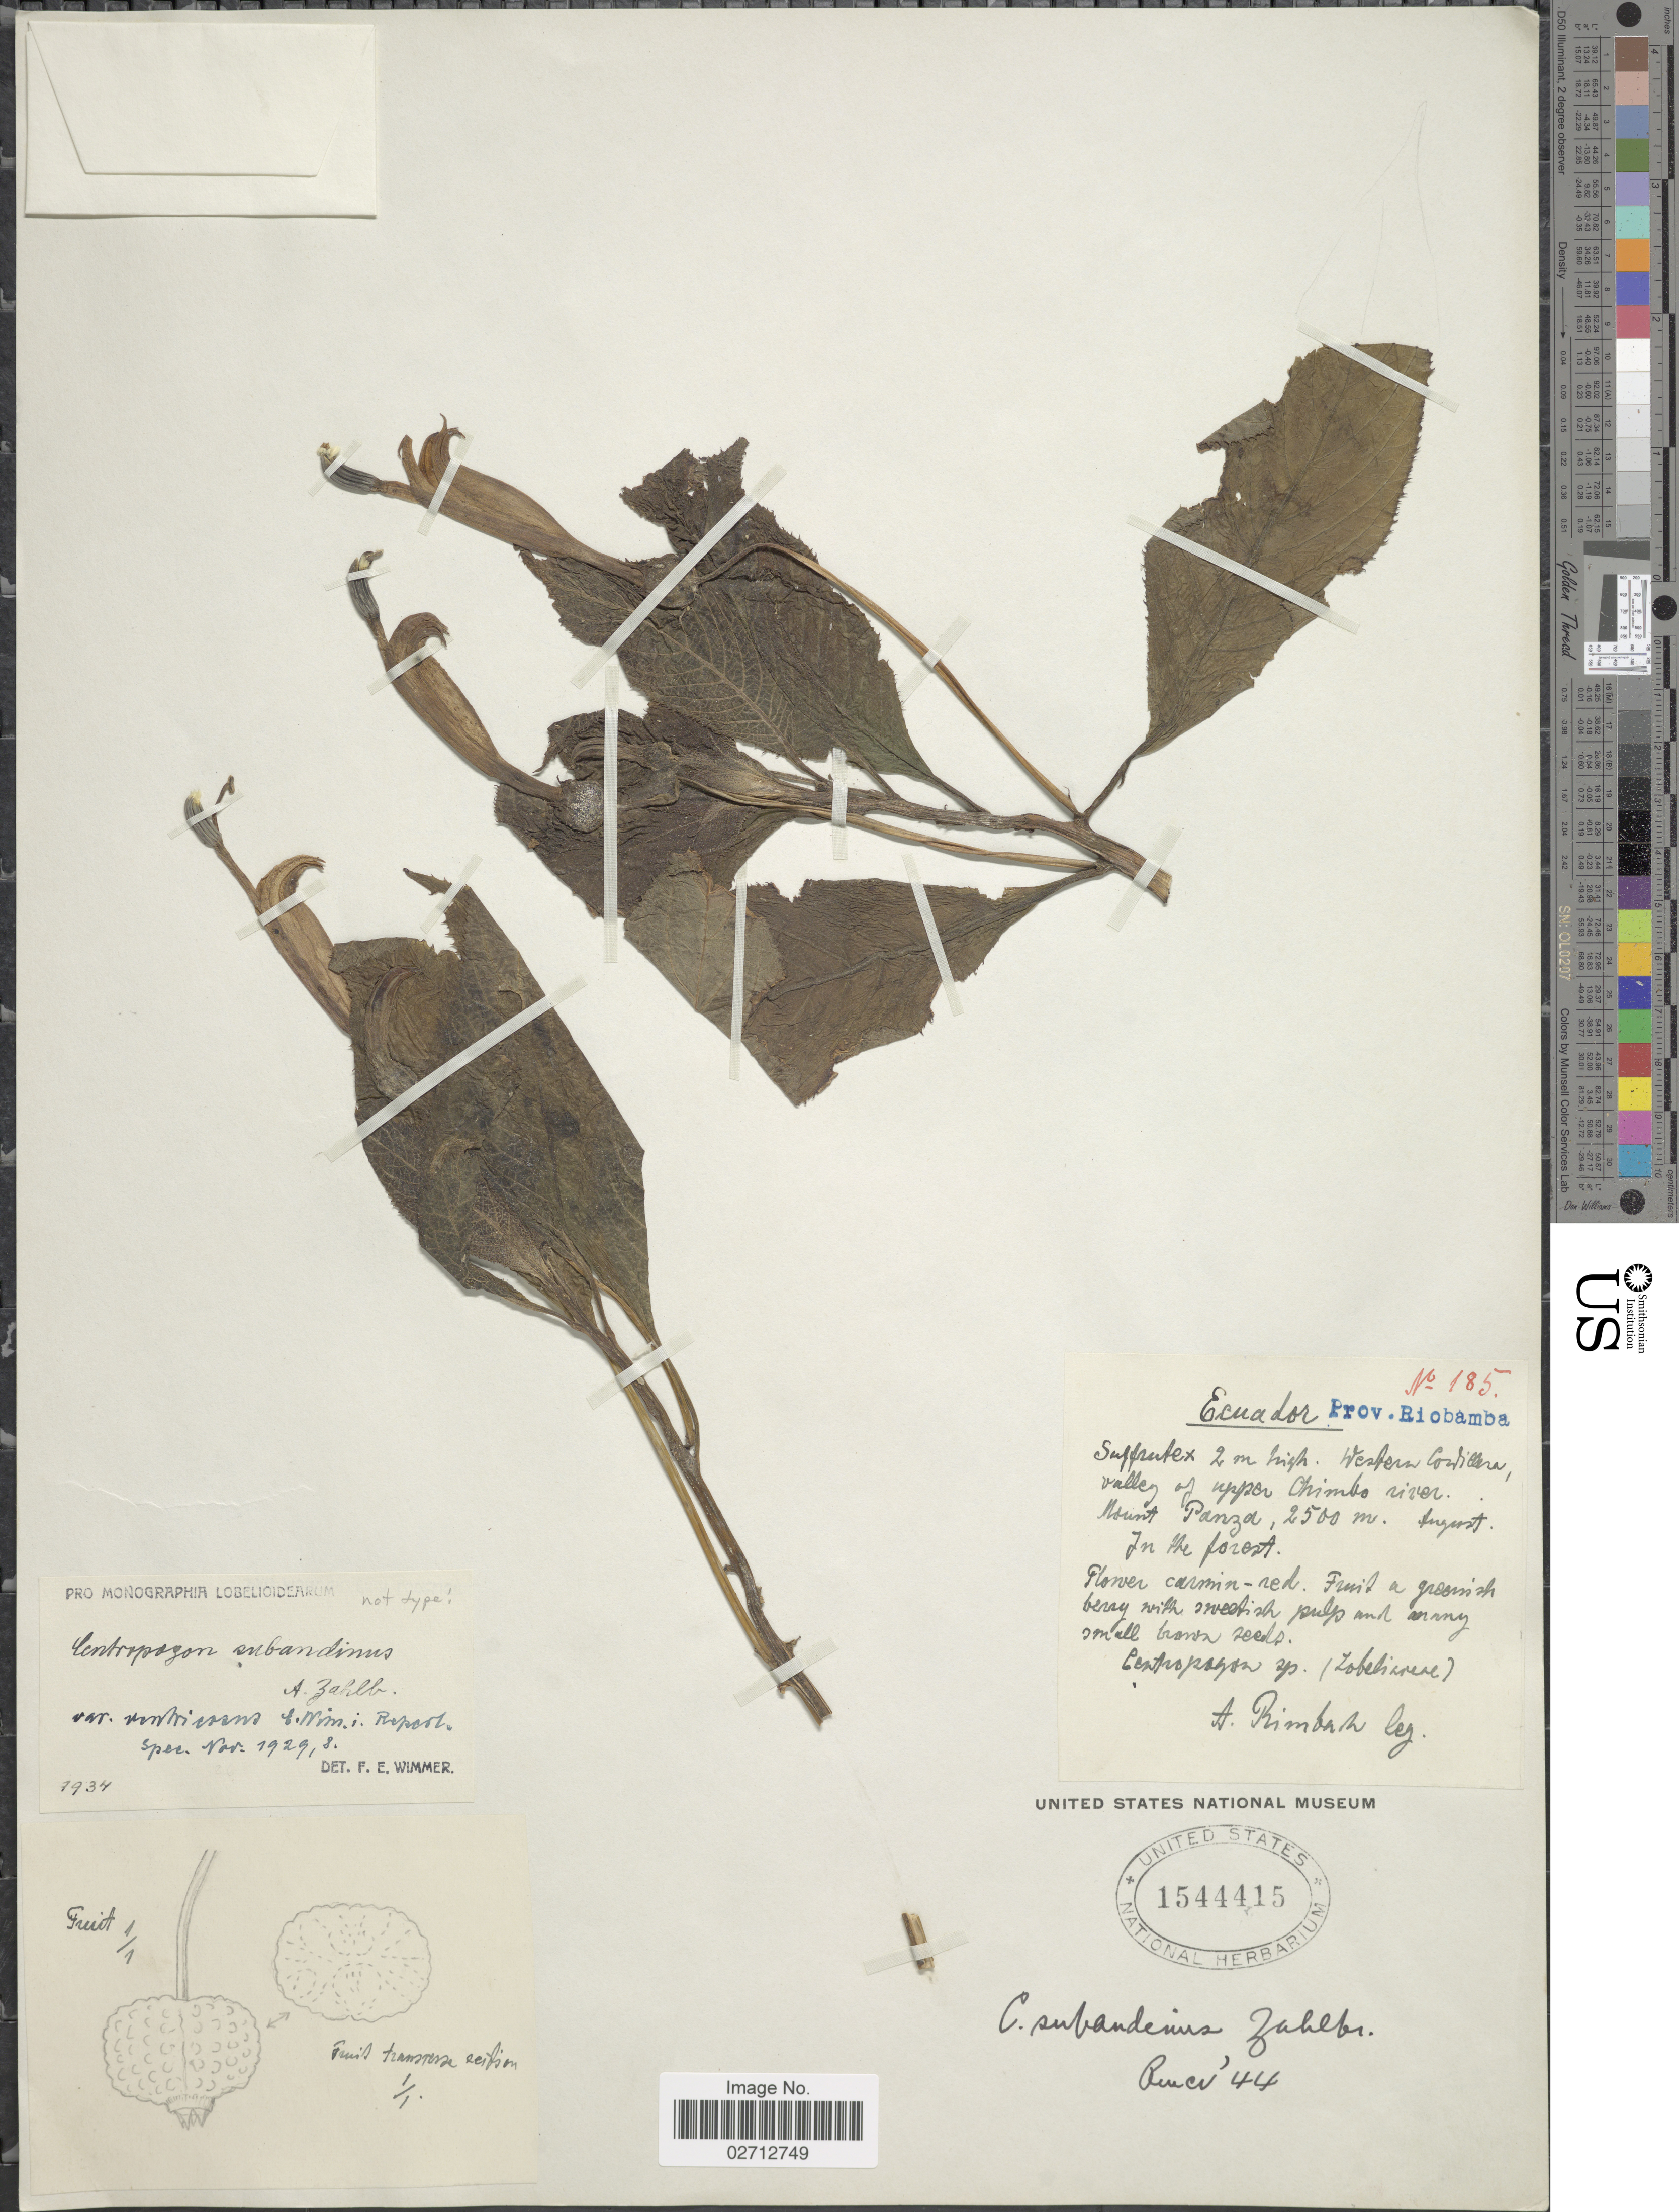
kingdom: Plantae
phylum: Tracheophyta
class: Magnoliopsida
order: Asterales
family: Campanulaceae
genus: Centropogon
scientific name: Centropogon subandinus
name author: Zahlbr.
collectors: A. Rimbach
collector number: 185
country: Ecuador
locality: Prov. Riobamba. Western Cordillera, valley of upper Chimbo river, Mount Panza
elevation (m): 2500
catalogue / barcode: US 1544415